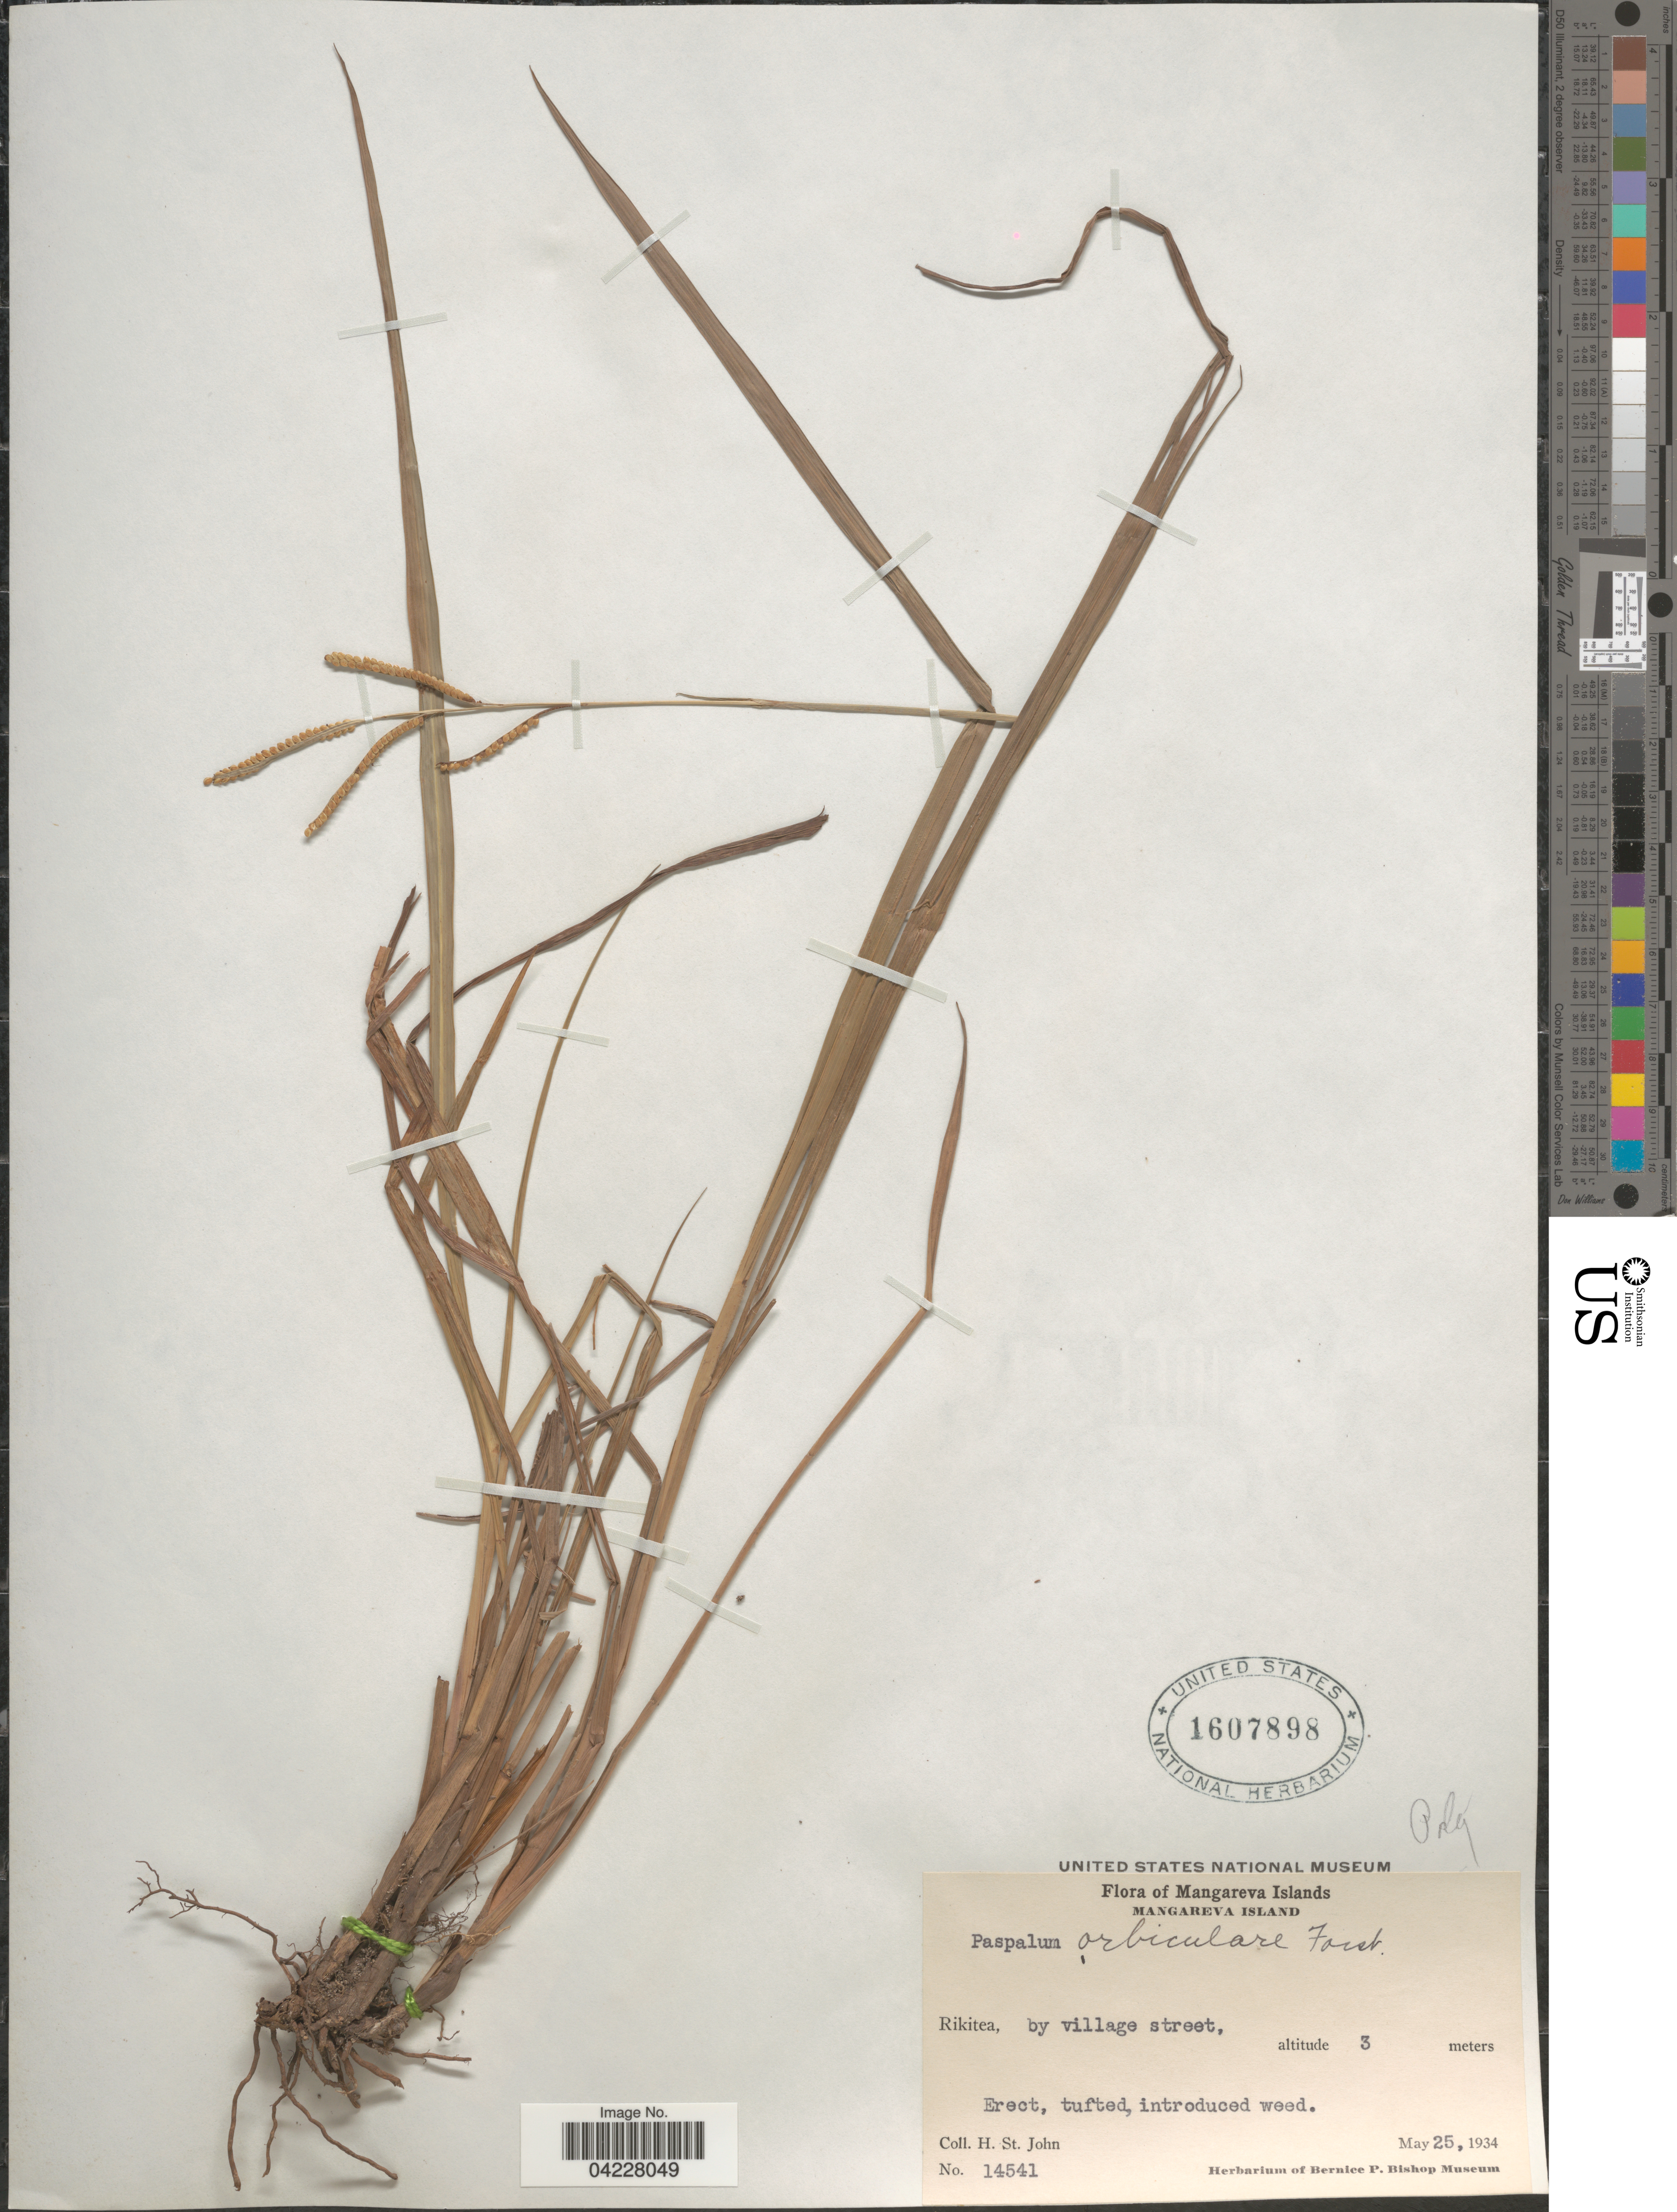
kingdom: Plantae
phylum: Tracheophyta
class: Liliopsida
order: Poales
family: Poaceae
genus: Paspalum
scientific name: Paspalum orbiculare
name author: G. Forst.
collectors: H. St. John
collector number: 14541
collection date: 1934-05-25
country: French Polynesia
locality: Mangareva Islands. Mangareva Island. Rikitea, by village street.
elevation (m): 3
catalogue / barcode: US 1607898